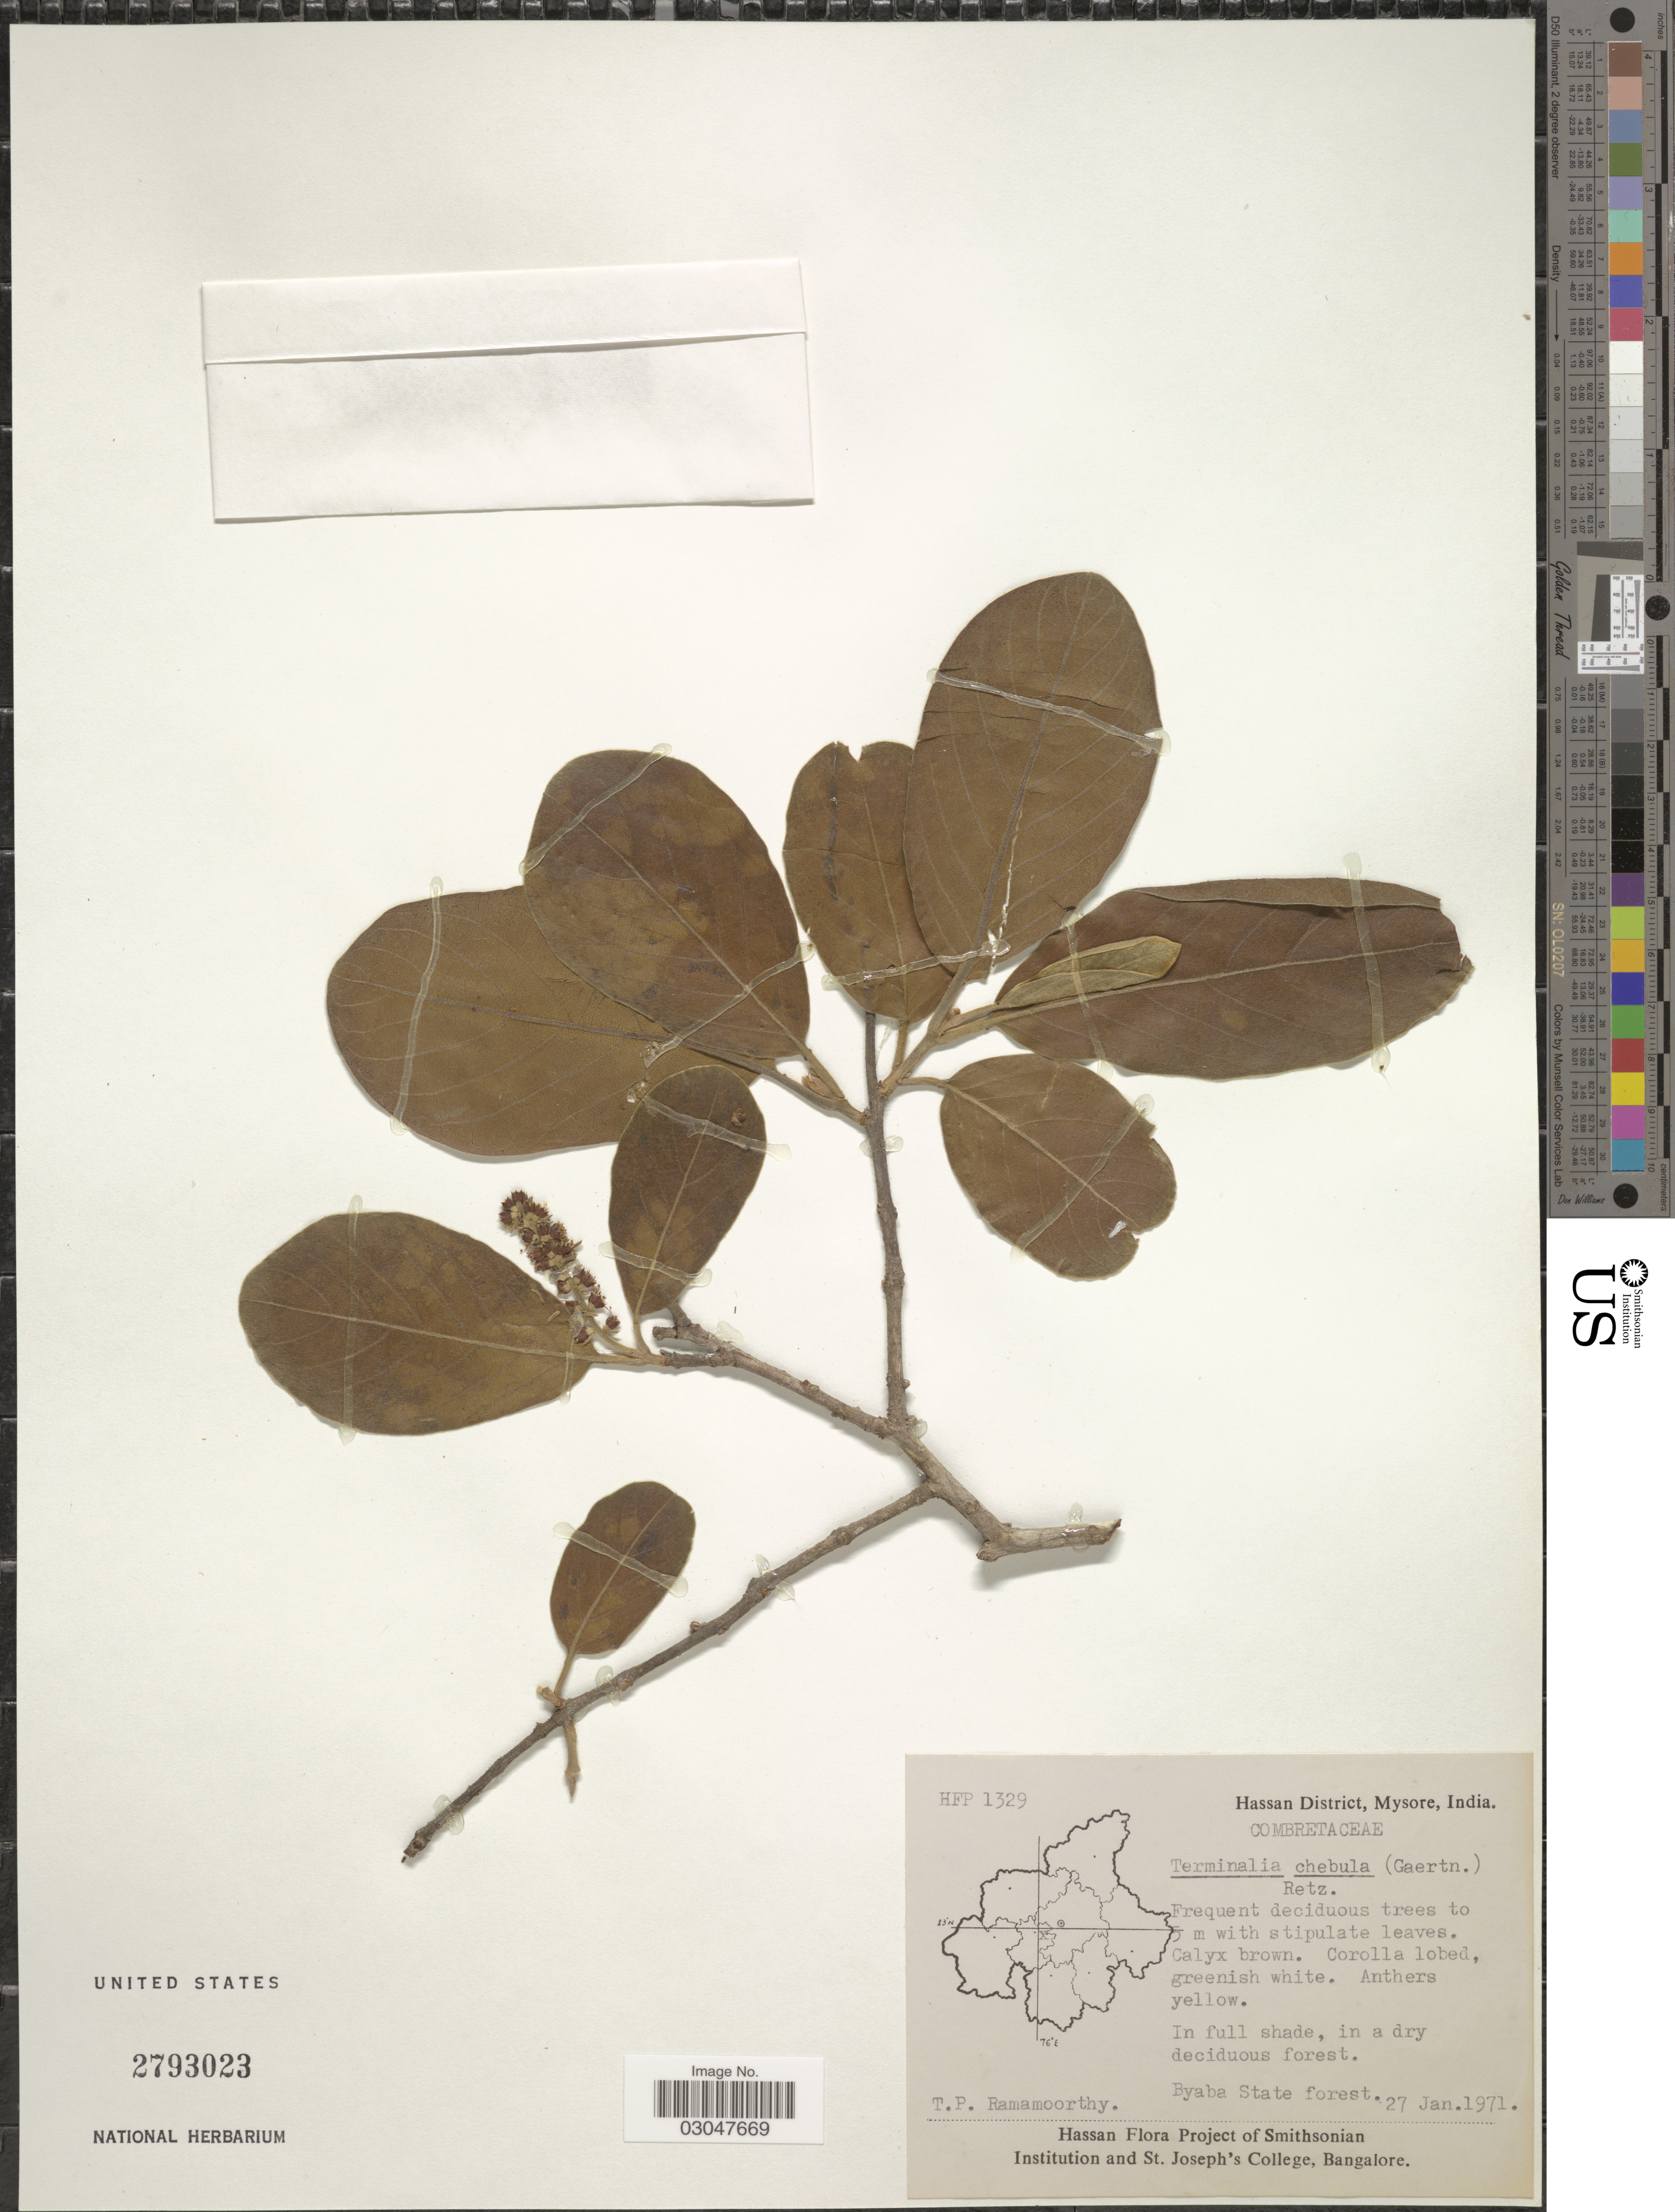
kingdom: Plantae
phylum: Tracheophyta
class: Magnoliopsida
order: Myrtales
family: Combretaceae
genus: Terminalia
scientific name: Terminalia chebula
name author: Retz.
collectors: T. P. Ramamoorthy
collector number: HFP1329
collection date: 1971-01-27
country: India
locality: Hassan District, Mysore. Byaba State forest.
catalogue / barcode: US 2793023